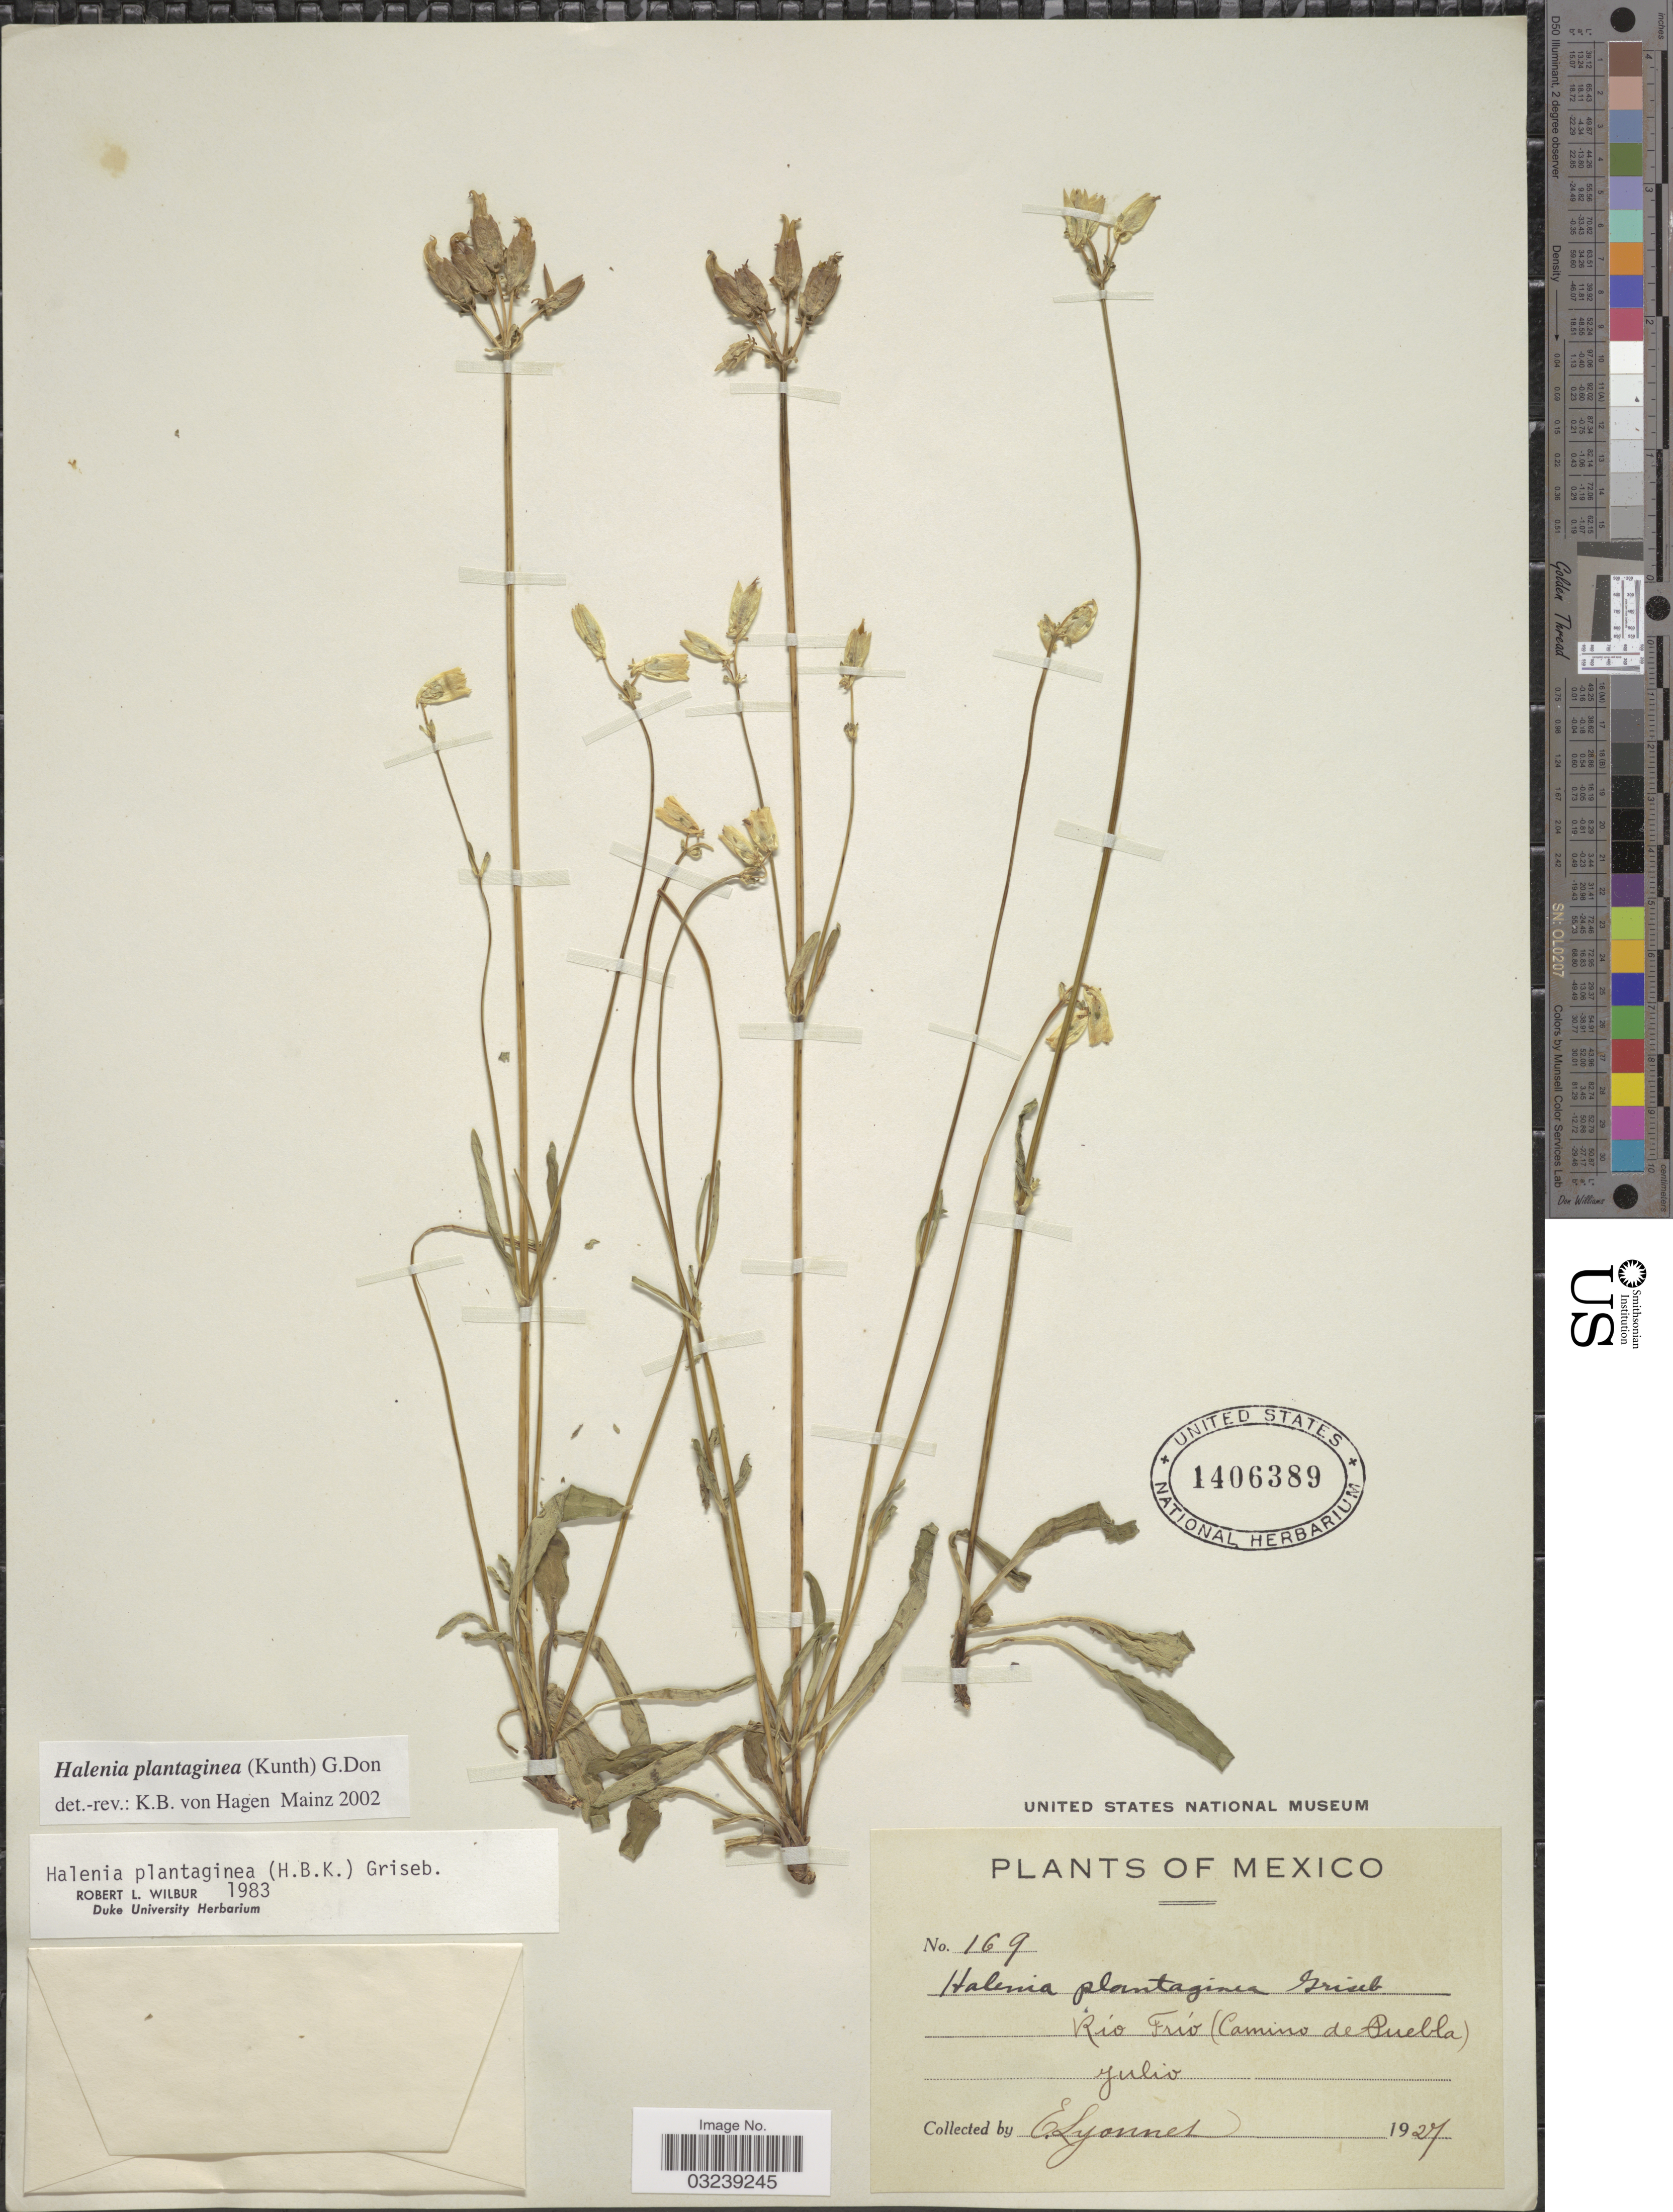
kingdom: Plantae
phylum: Tracheophyta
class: Magnoliopsida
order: Gentianales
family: Gentianaceae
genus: Halenia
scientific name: Halenia plantaginea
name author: (Kunth) G. Don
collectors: E. Lyonnet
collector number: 169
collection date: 1927-07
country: Mexico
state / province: Puebla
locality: Río Frío (Camino de Puebla).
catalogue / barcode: US 1406389